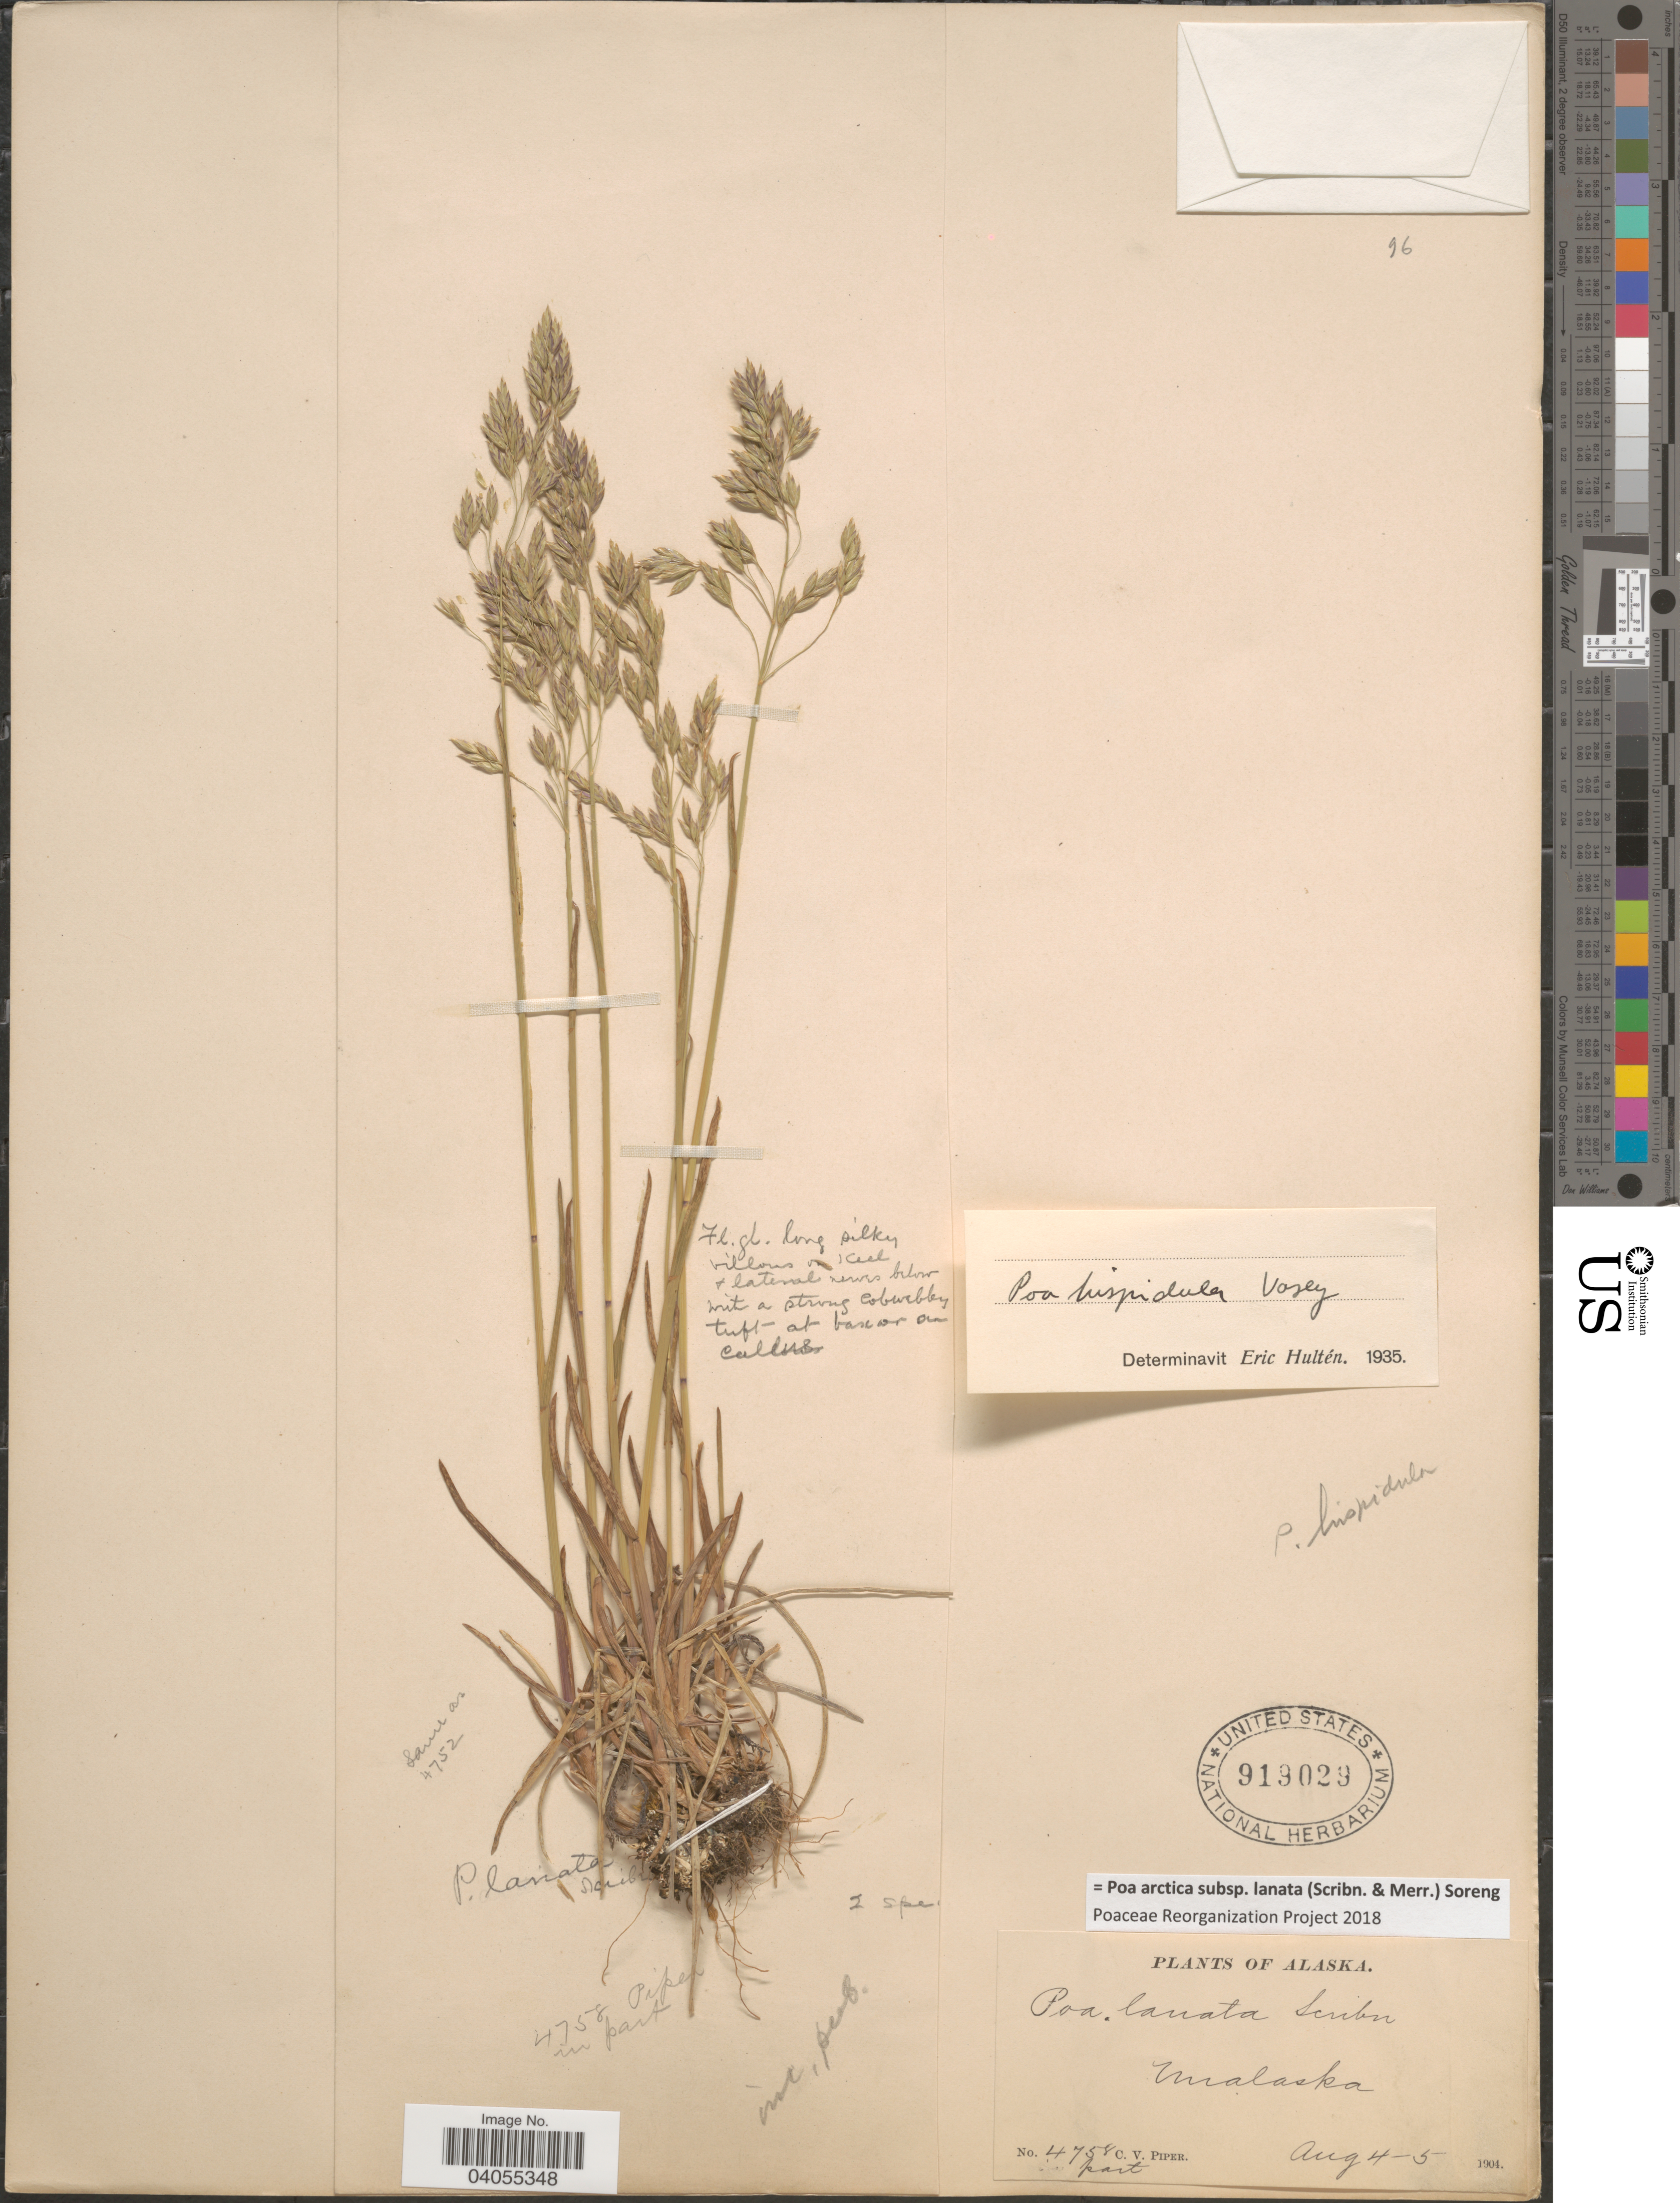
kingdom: Plantae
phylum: Tracheophyta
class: Liliopsida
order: Poales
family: Poaceae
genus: Poa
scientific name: Poa arctica subsp. lanata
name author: (Scribn. & Merr.) Soreng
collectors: C. V. Piper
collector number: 4758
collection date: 1904-08-04/1904-08-05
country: United States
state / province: Alaska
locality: Unalaska.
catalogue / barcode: US 919029